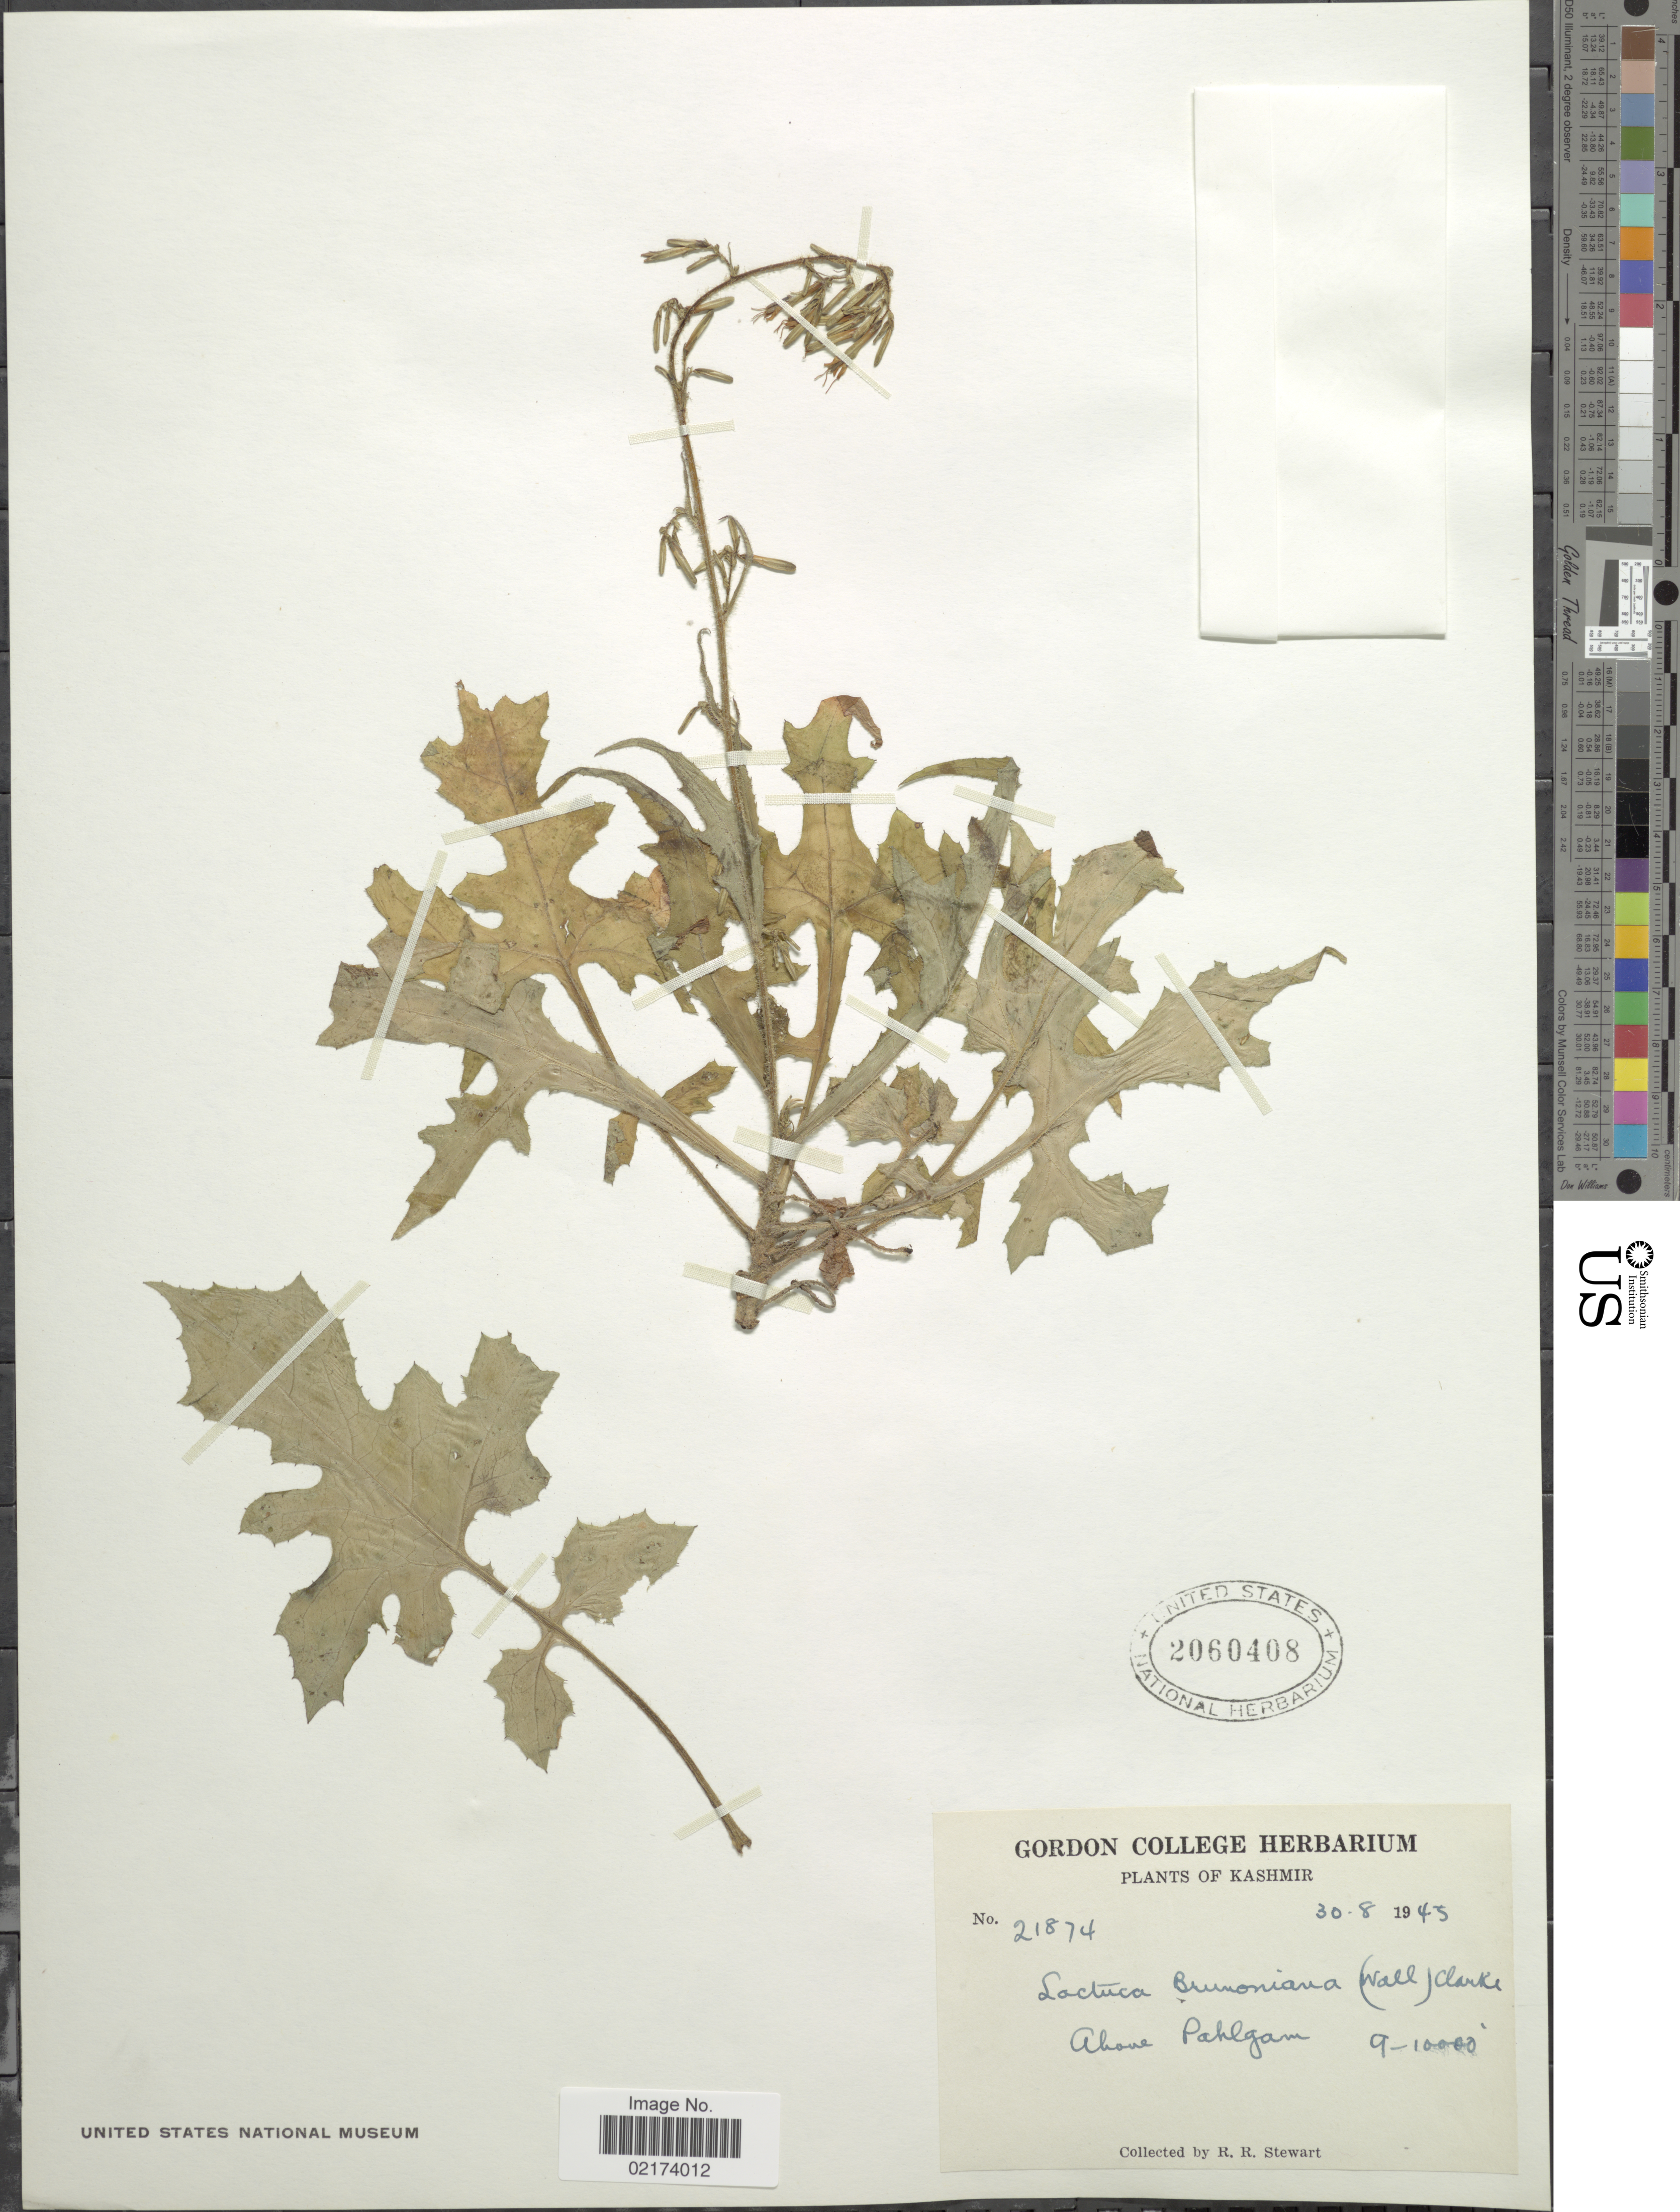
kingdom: Plantae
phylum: Tracheophyta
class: Magnoliopsida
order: Asterales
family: Asteraceae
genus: Lactuca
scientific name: Lactuca brunoniana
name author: (DC.) C.B. Clarke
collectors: R. R. Stewart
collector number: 21874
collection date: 1945-08-30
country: India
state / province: Jammu and Kashmir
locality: Kashmir, above Pahlgam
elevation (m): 2743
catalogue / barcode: US 2060408